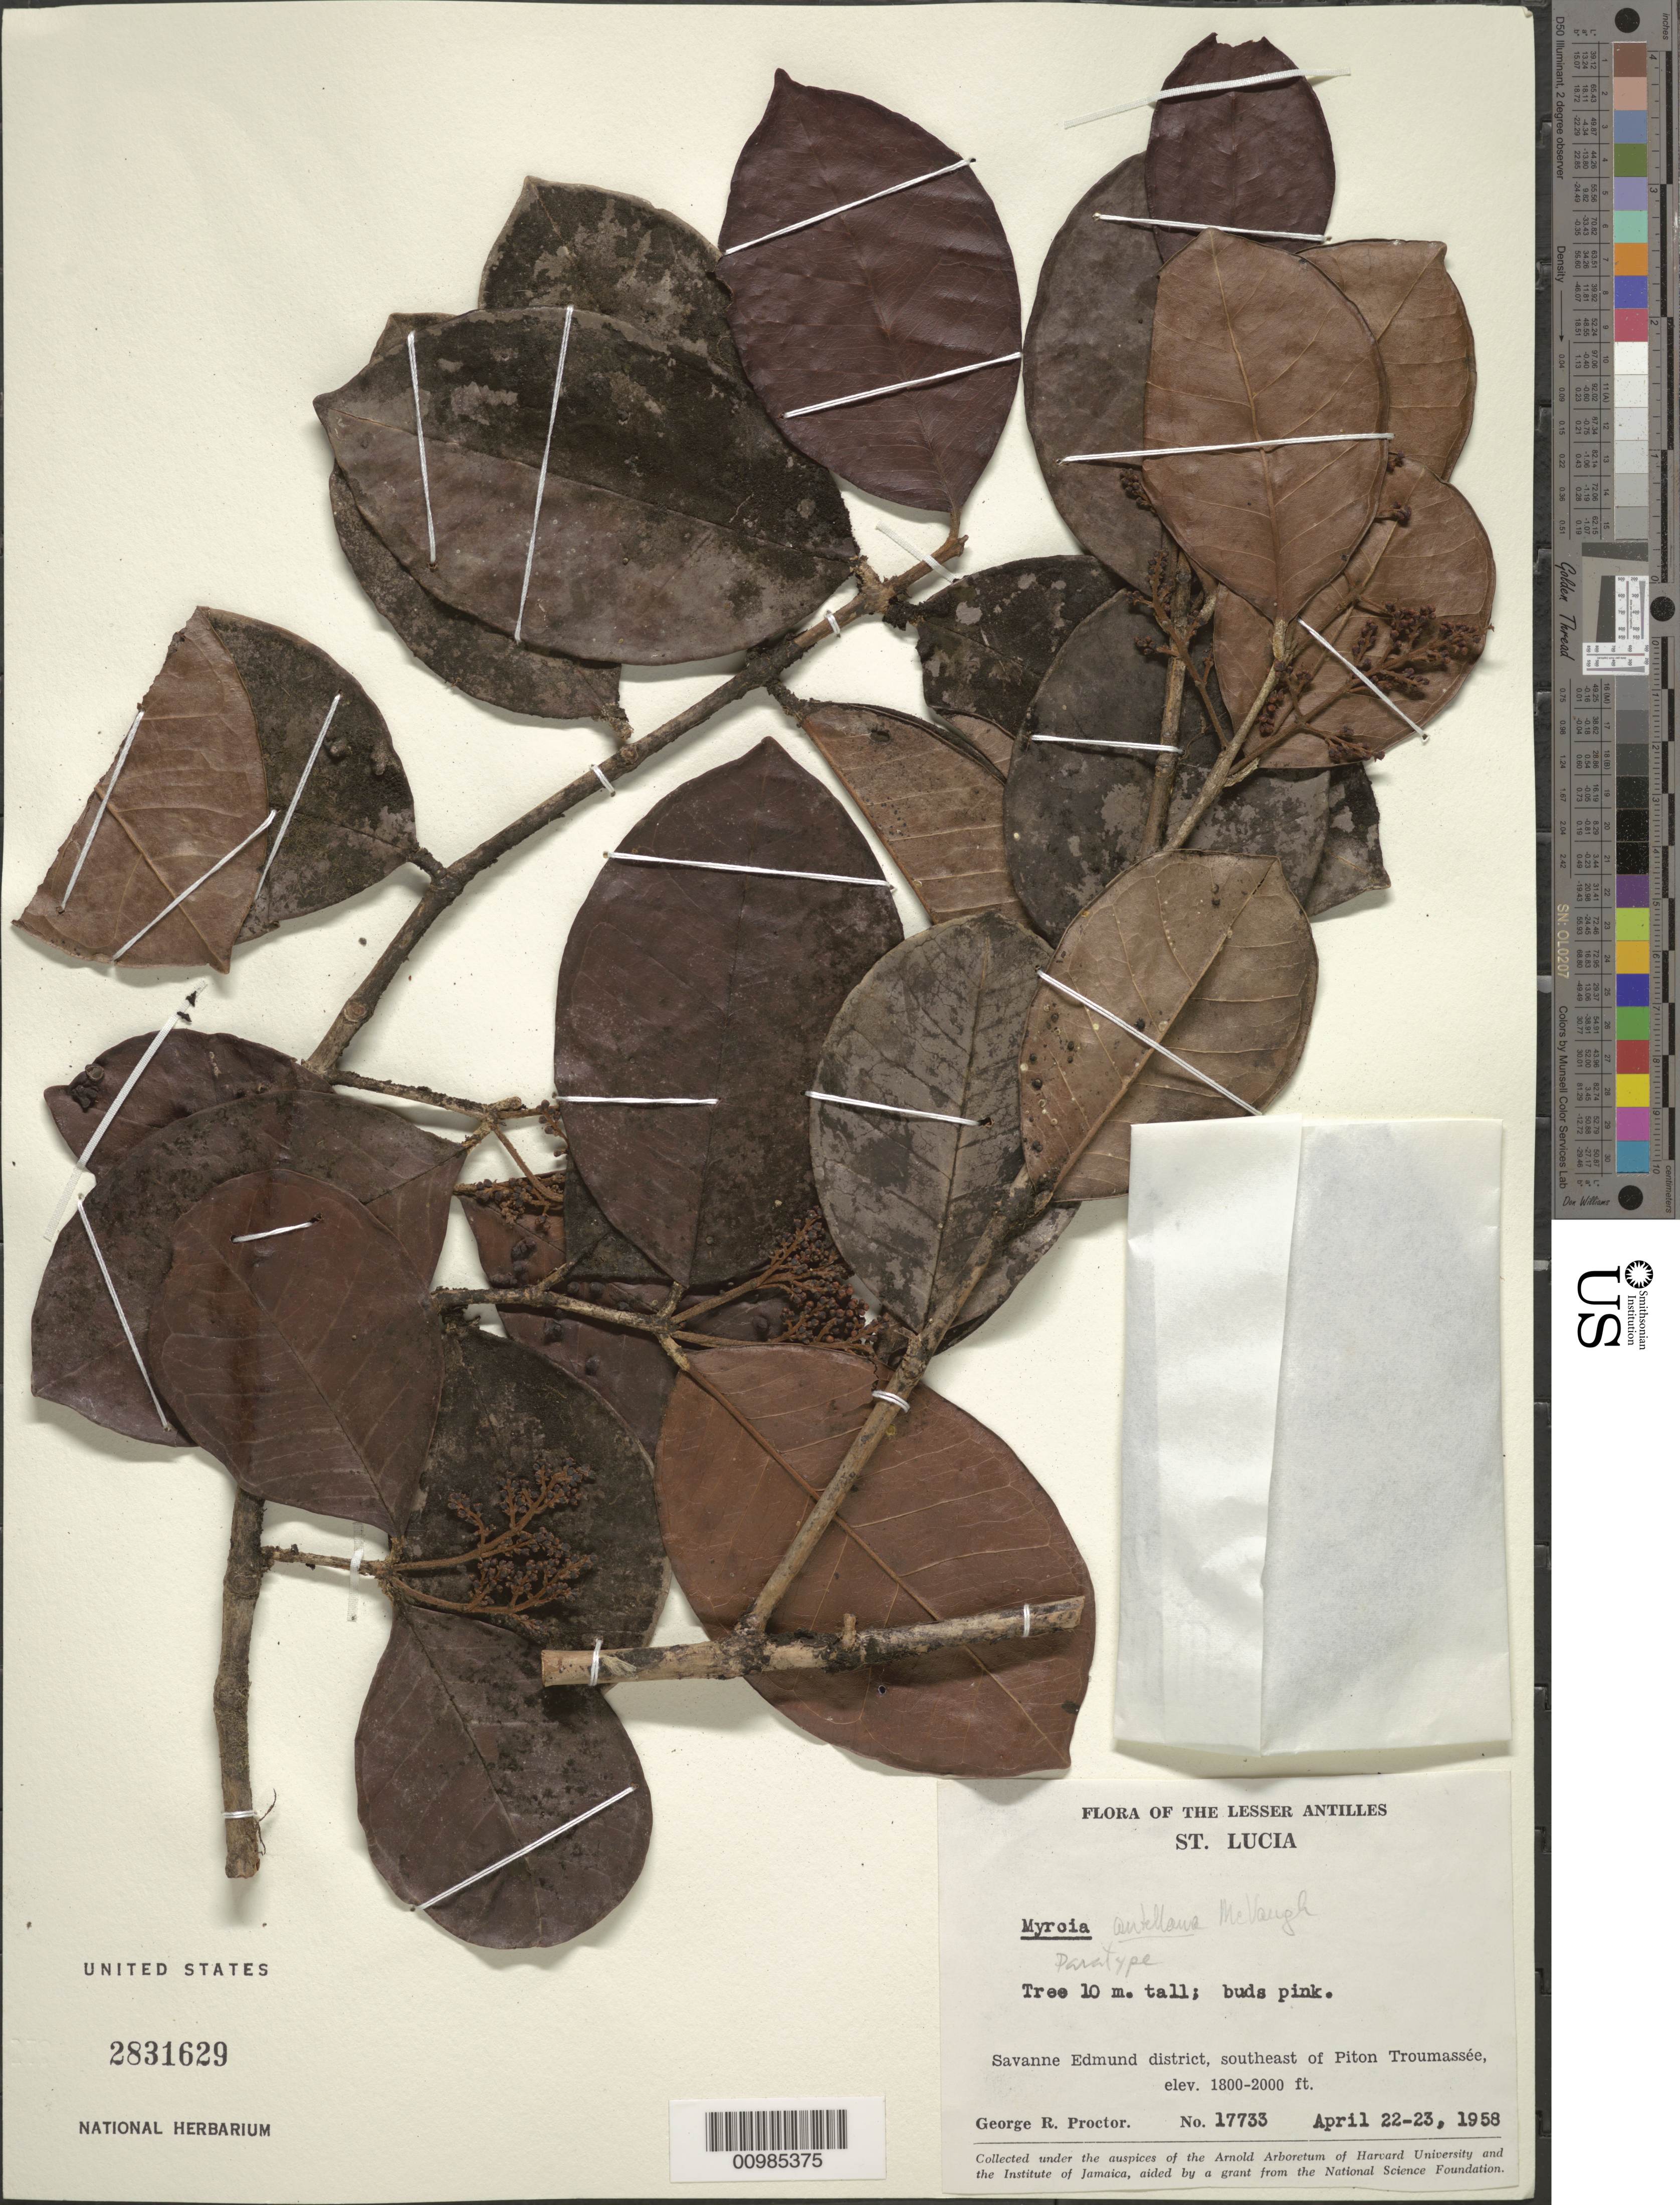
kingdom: Plantae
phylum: Tracheophyta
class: Magnoliopsida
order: Myrtales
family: Myrtaceae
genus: Myrcia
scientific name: Myrcia antillana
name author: McVaugh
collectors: G. R. Proctor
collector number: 17733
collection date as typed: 22 Apr 1958 to 23 Apr 1958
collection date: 1958-04-22/1958-04-23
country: St. Lucia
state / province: Savanne Edmund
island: St. Lucia I.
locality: SE of Piton Troumassée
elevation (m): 549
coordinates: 0 N, 0 E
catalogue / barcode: US 2831629